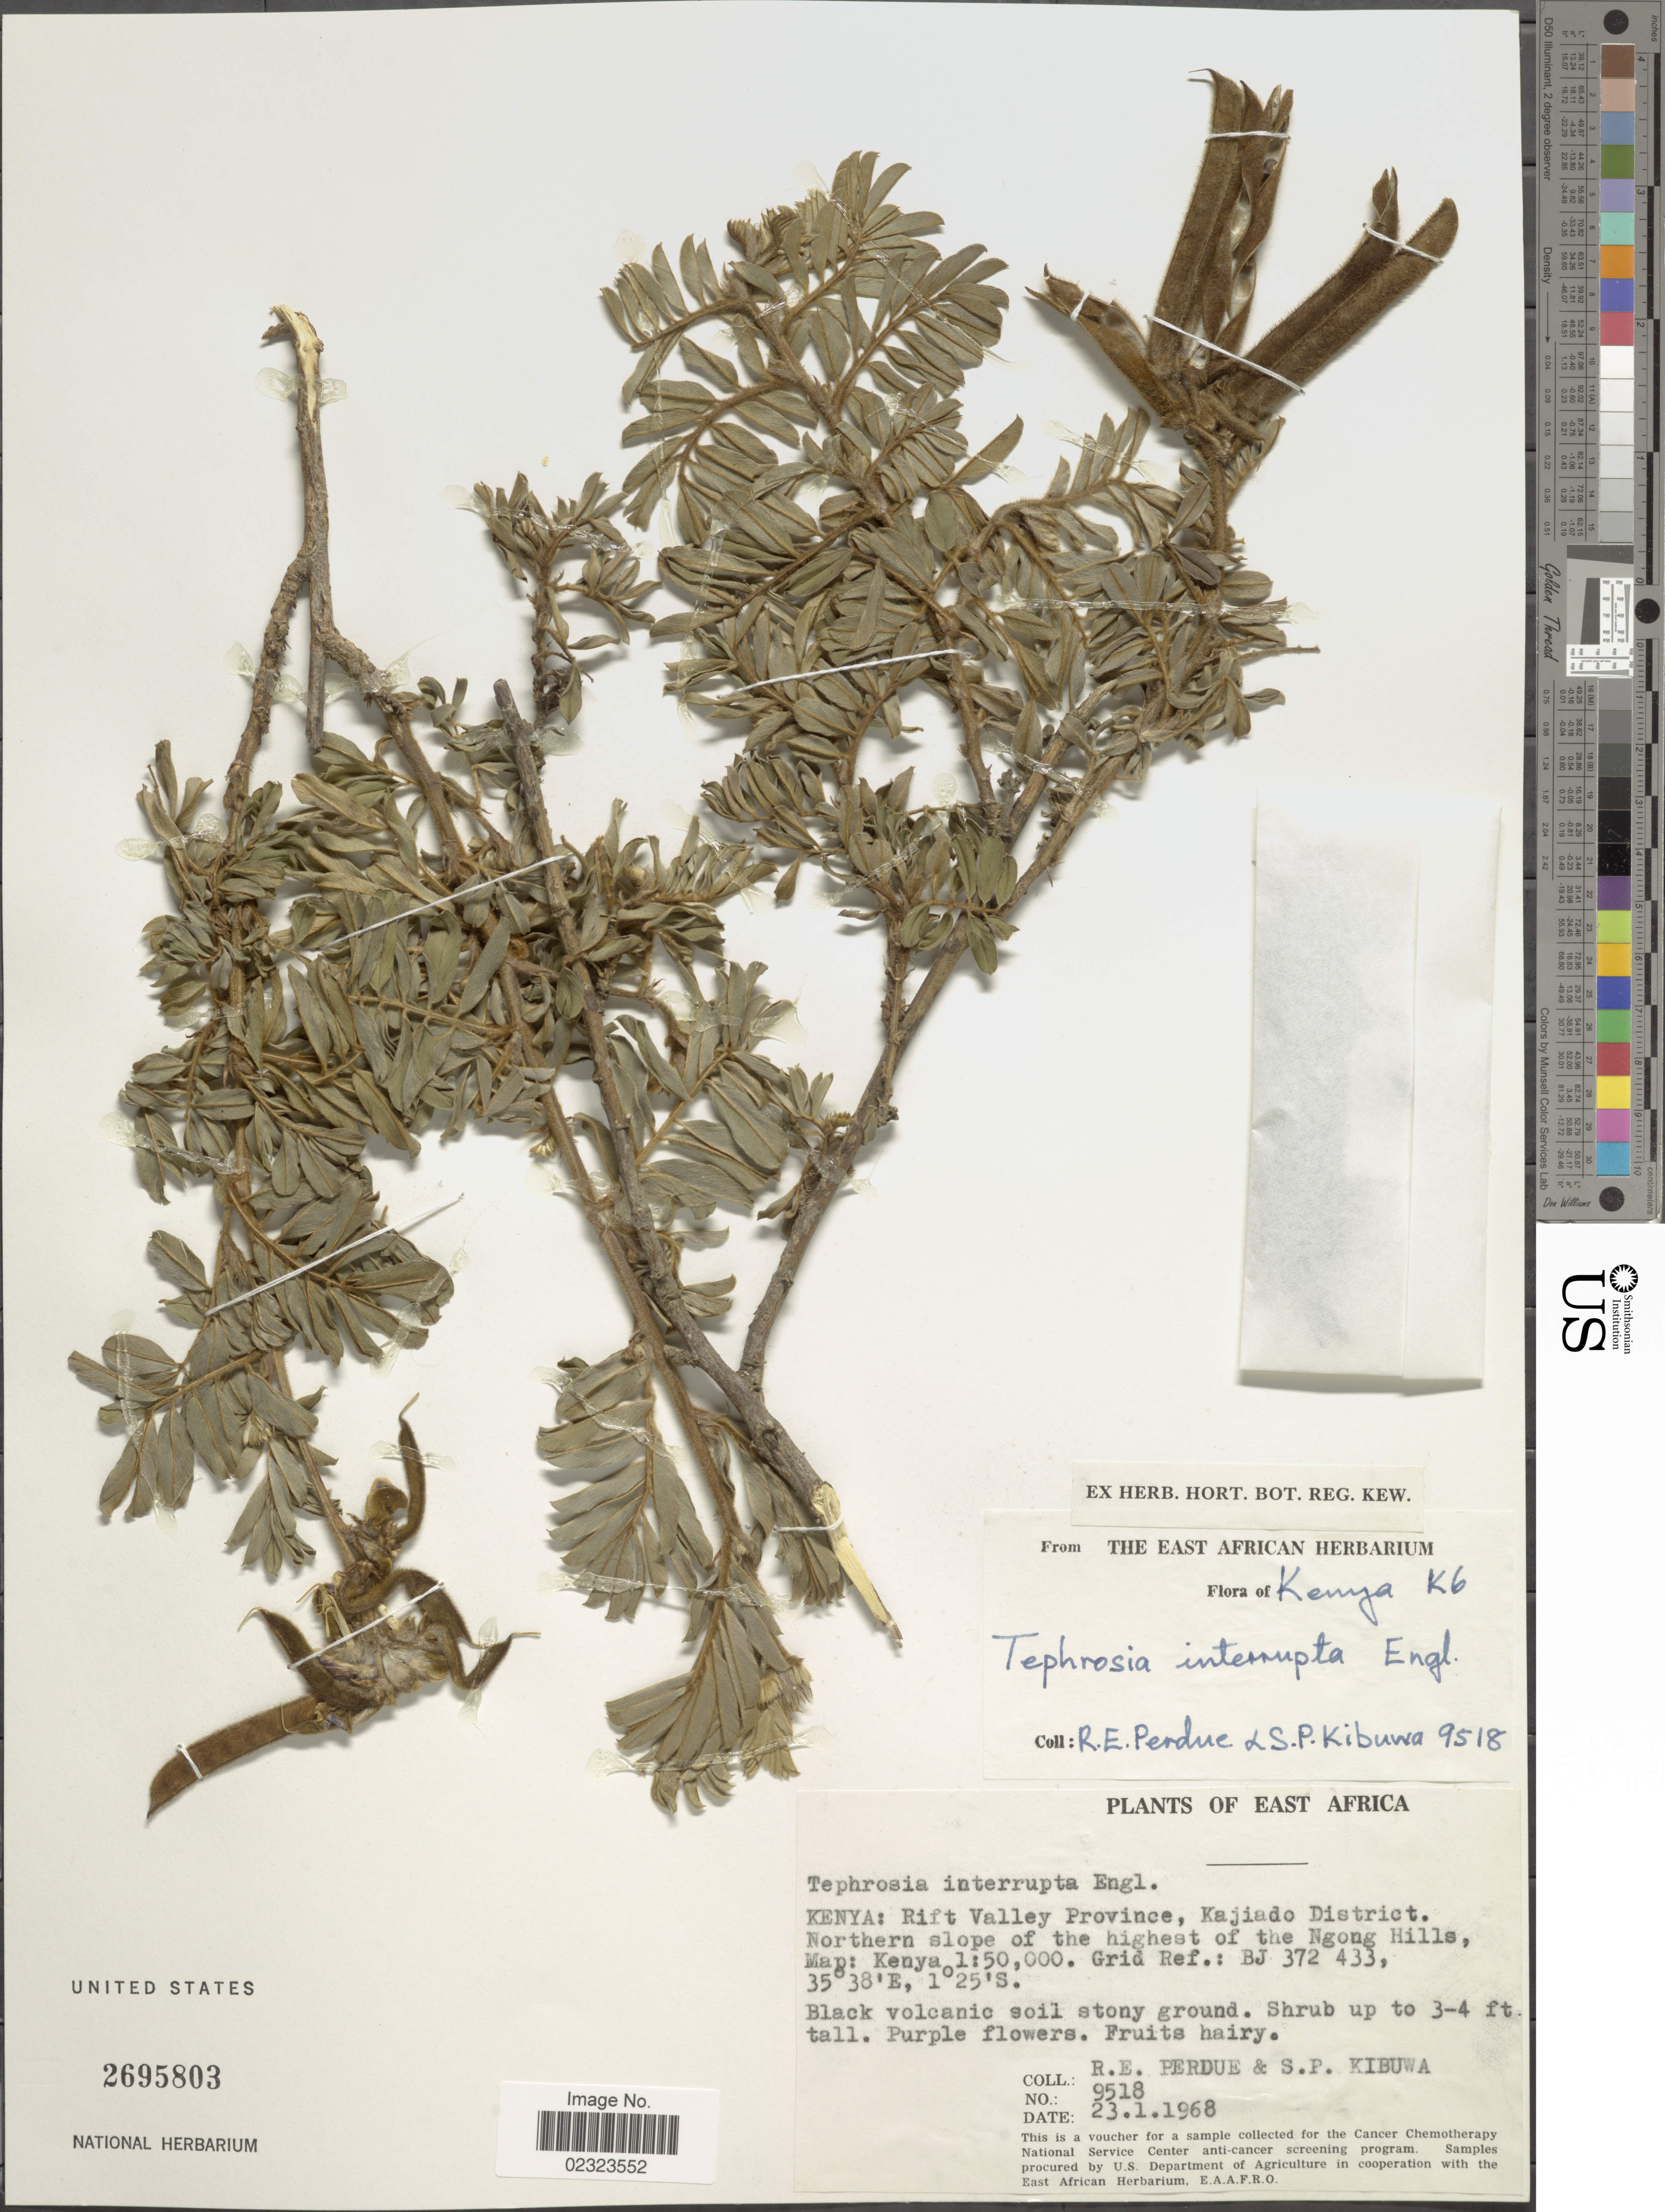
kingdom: Plantae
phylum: Tracheophyta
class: Magnoliopsida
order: Fabales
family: Fabaceae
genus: Tephrosia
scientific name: Tephrosia interrupta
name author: Hochst. & Steud. ex Engl.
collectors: R. E. Perdue & S. Kibuwa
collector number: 9518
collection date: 1968-01-23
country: Kenya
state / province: Kajiado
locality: Rift Valley Province, Kajiado District, Northern slope of the highest of the Ngong Hills, Map: Kenya 1:50.000, Grid Ref.: BJ 372 433.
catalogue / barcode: US 2695803